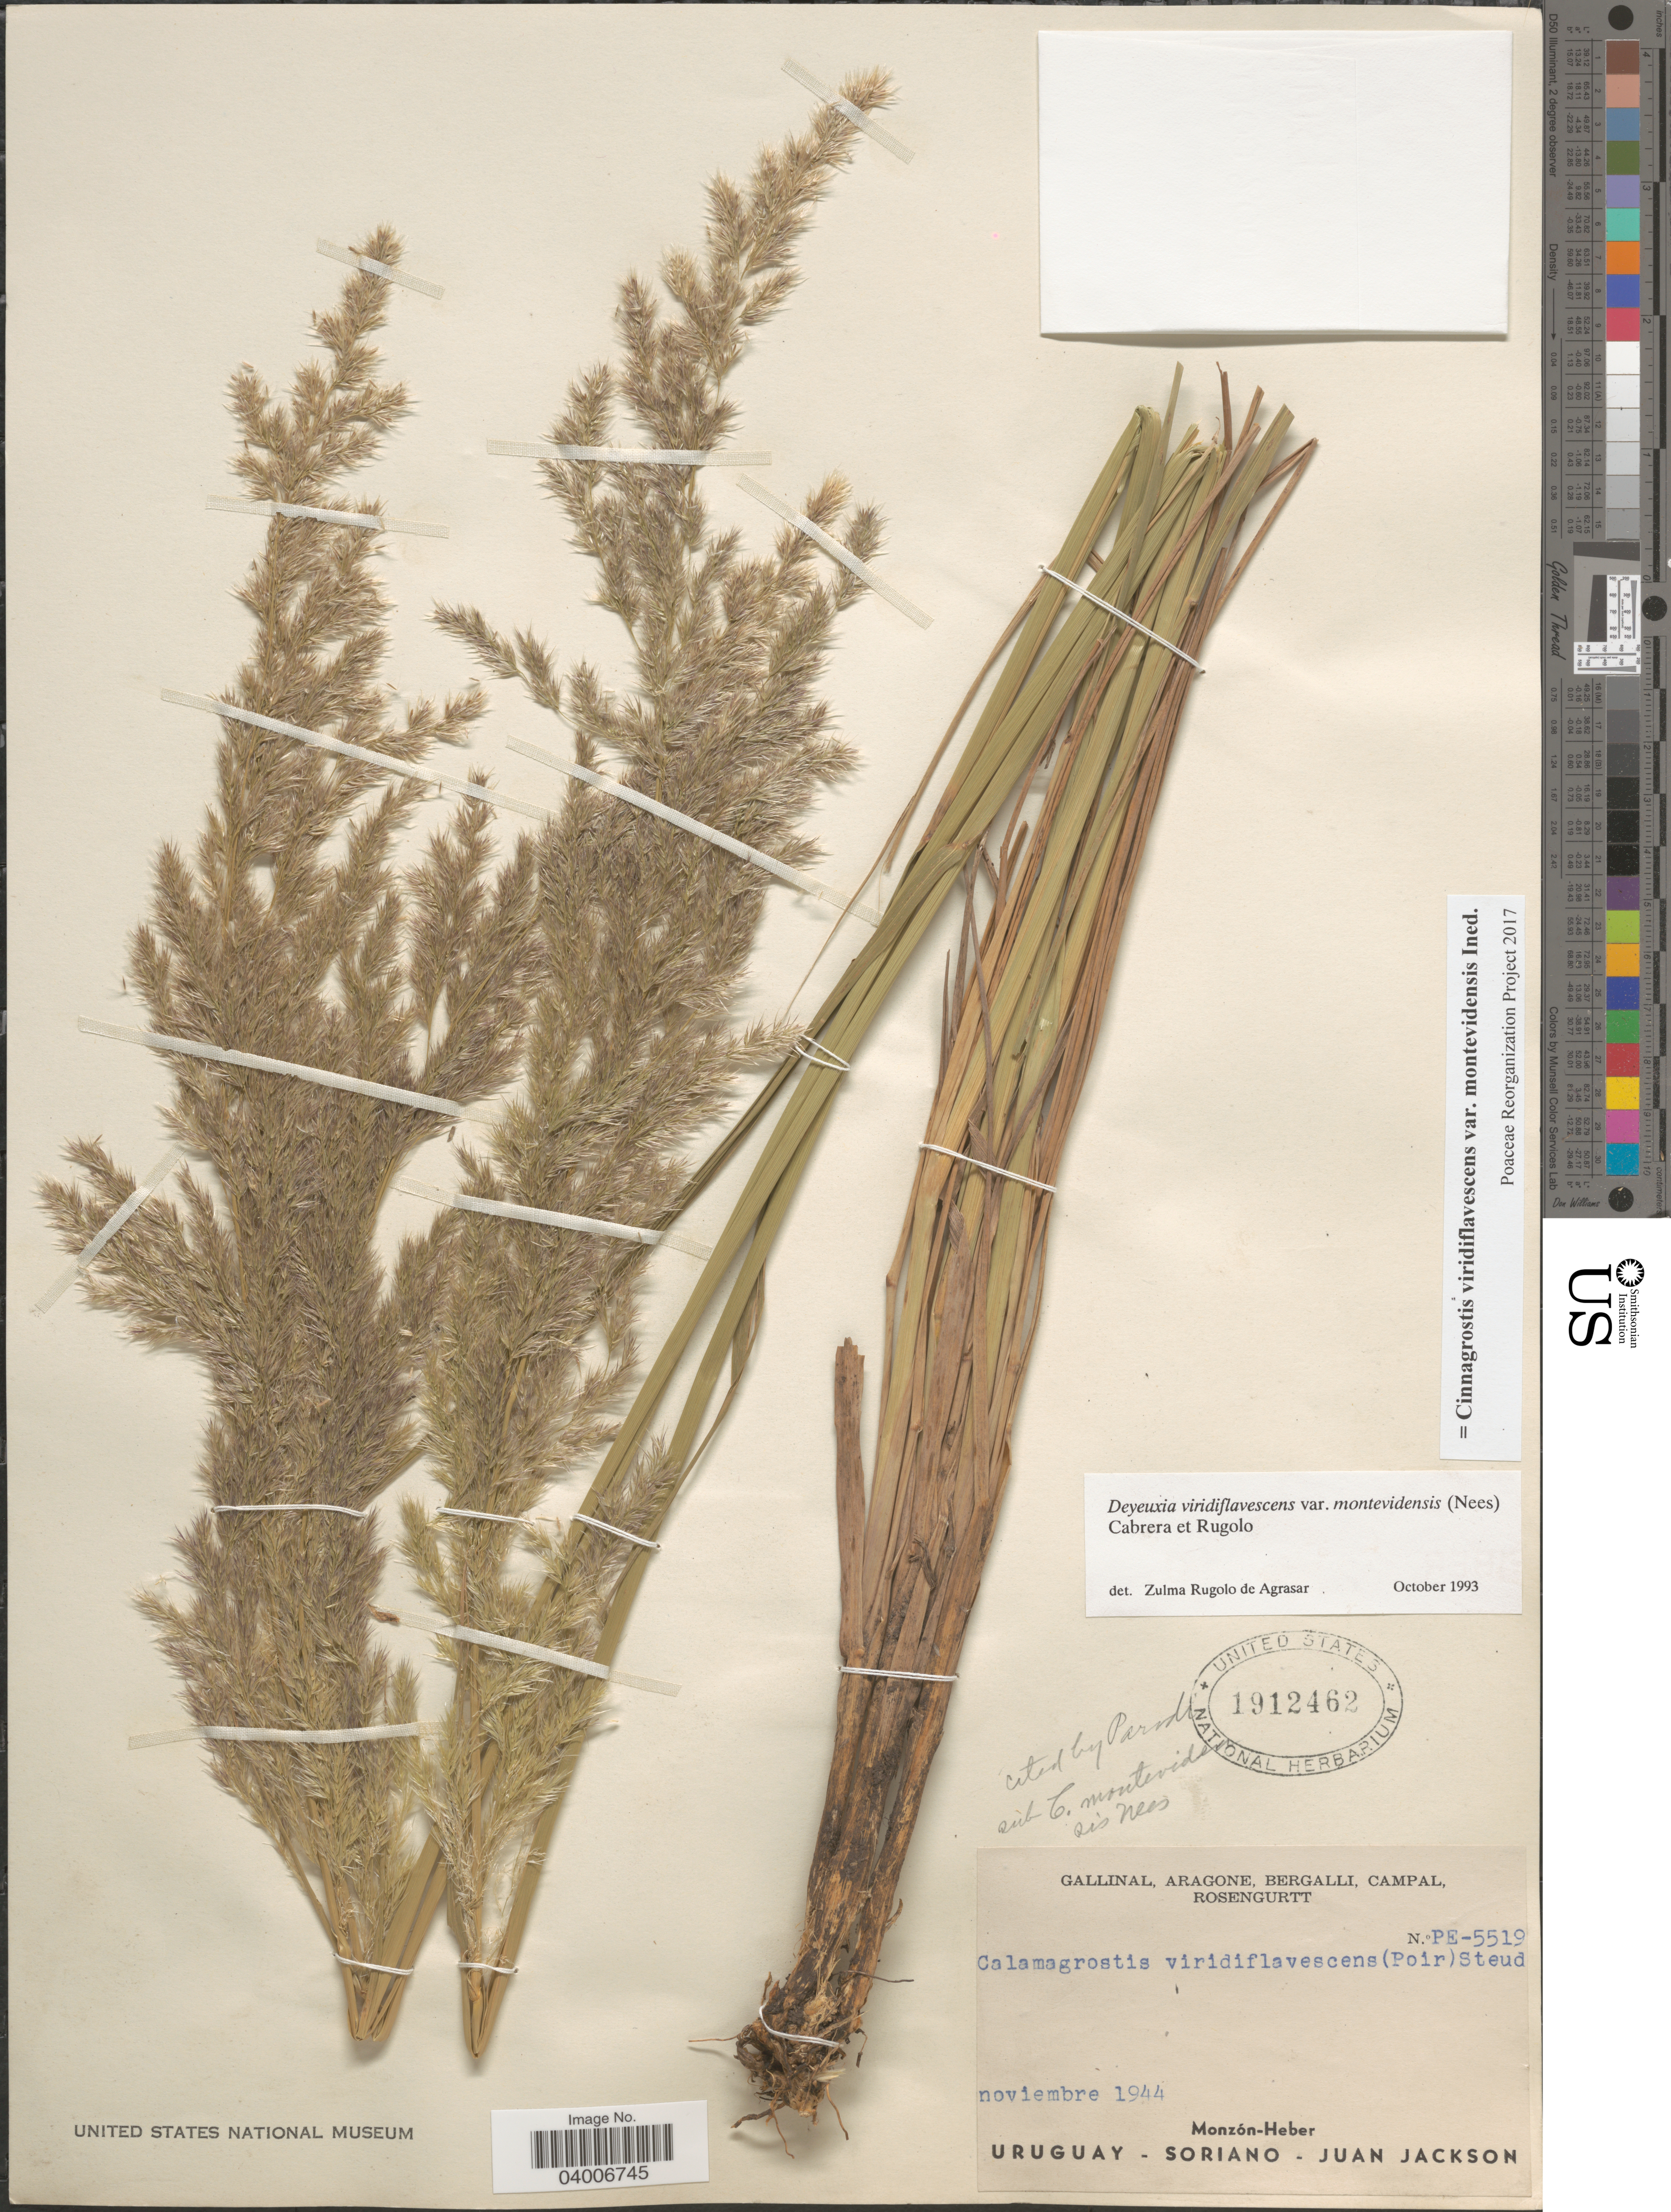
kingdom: Plantae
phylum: Tracheophyta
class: Liliopsida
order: Poales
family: Poaceae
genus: Cinnagrostis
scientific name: Cinnagrostis viridiflavescens var. montevidensis ined.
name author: (Nees) P.M. Peterson et al.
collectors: -. Gallinal, -- Aragone, -- Bergalli, -- Campal & Rosengurtt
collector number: PE-5519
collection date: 1944-11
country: Uruguay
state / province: Soriano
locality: Monzón-Heber. Juan Jackson.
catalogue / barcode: US 1912462